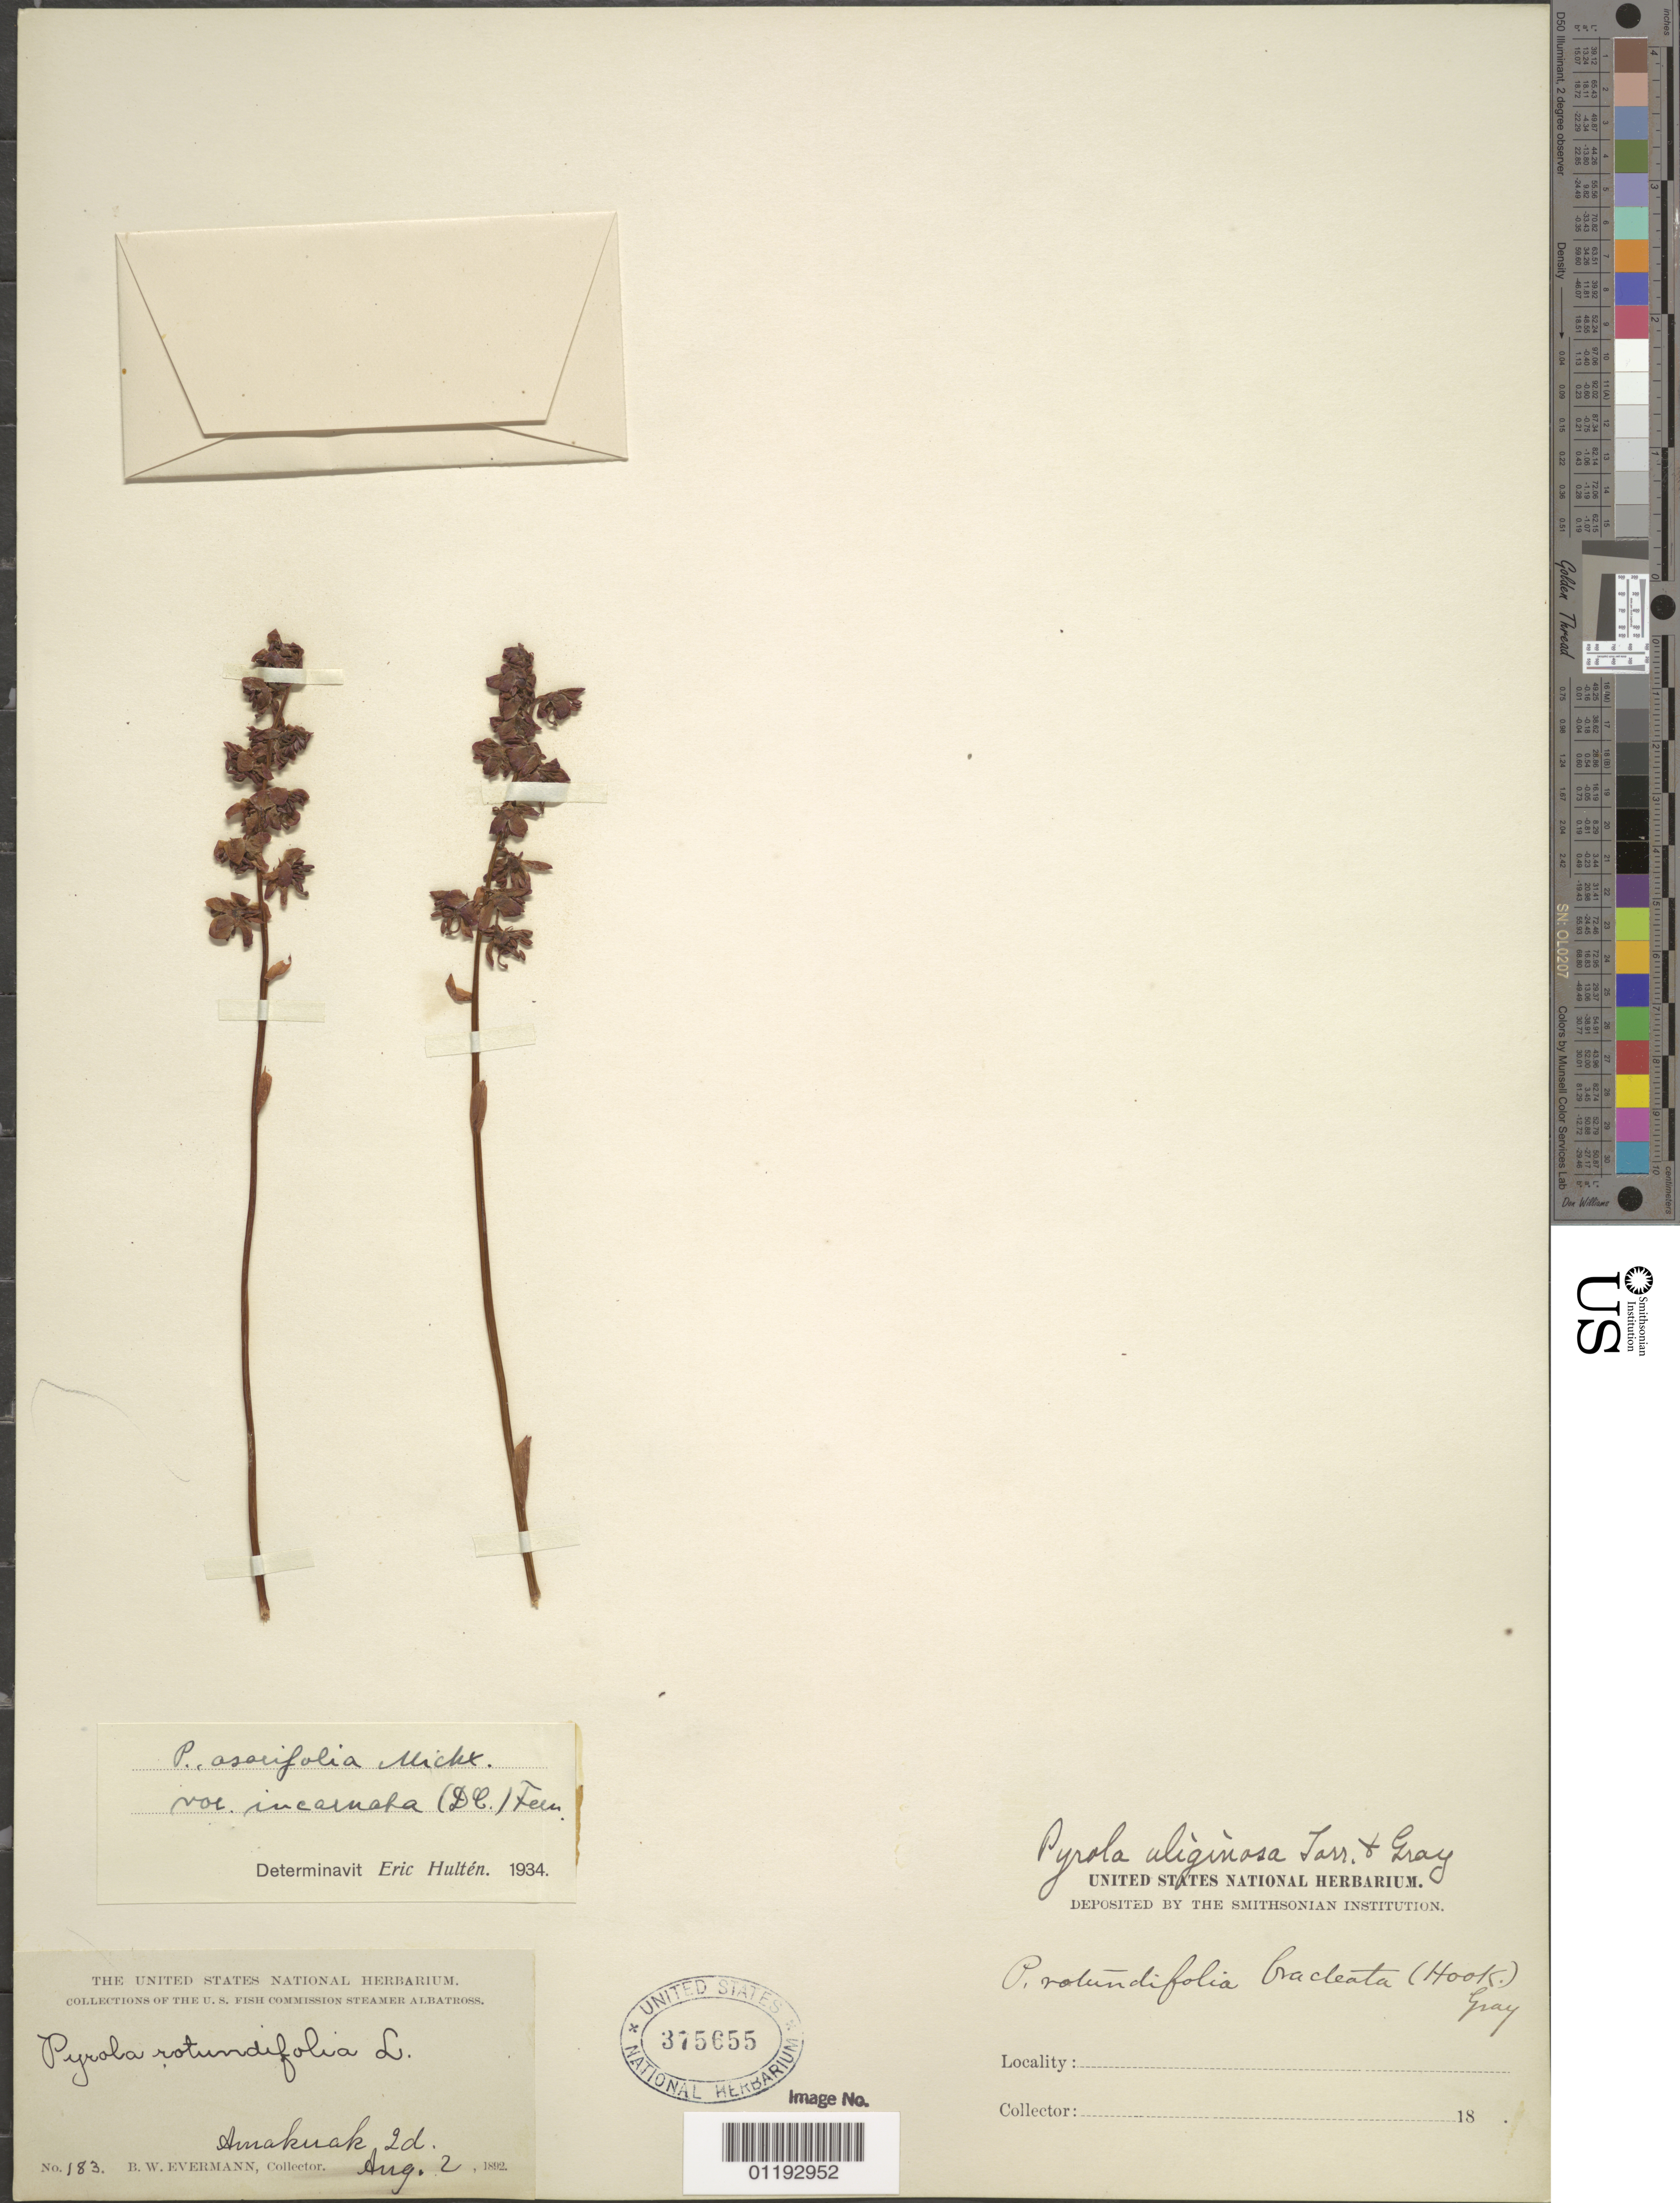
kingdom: Plantae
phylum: Tracheophyta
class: Magnoliopsida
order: Ericales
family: Ericaceae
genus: Pyrola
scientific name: Pyrola asarifolia var. incarnata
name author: (DC.) Fernald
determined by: Hultén, [O.] Eric G.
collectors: B. W. Evermann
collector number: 183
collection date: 1892-08-02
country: United States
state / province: Alaska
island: Amakuak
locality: Amakuak Island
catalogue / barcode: US 375655